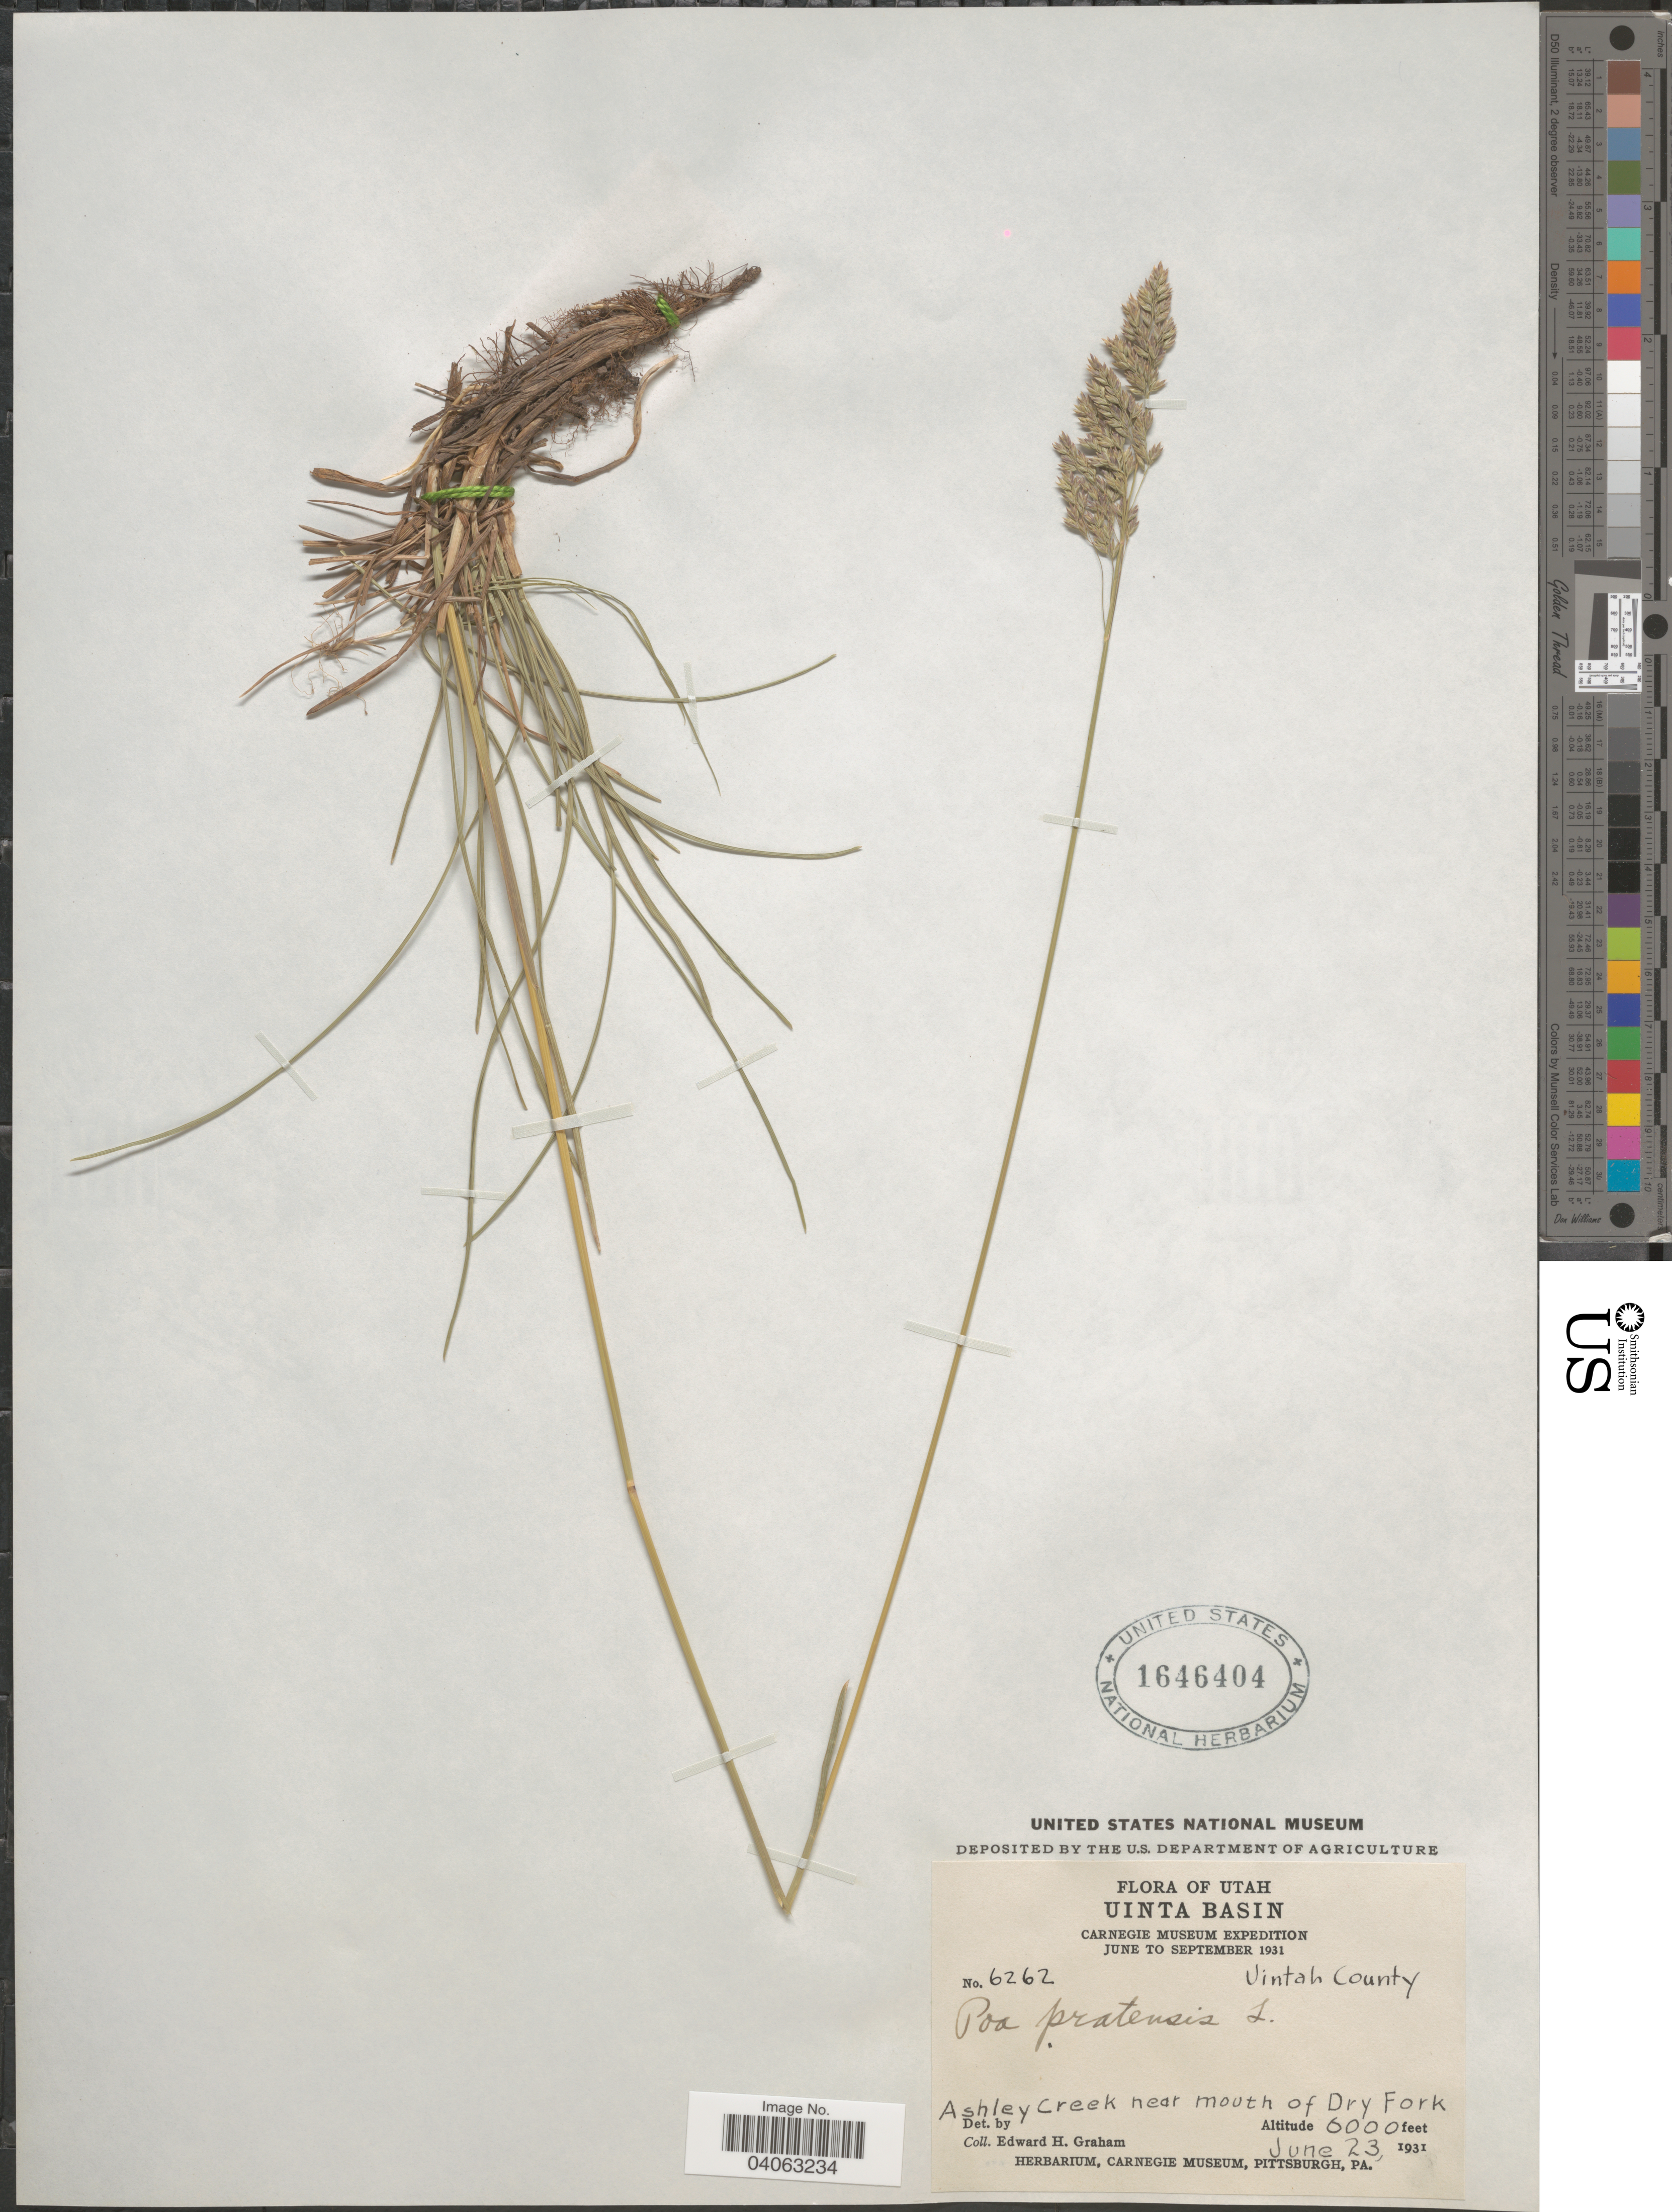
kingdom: Plantae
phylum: Tracheophyta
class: Liliopsida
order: Poales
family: Poaceae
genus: Poa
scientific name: Poa pratensis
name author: L.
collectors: E. H. Graham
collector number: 6262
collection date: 1931-06-23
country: United States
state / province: Utah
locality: Uinta Basin. Uintah County. Ashley Creek near mouth of Dry Fork.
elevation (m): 1829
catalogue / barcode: US 1646404